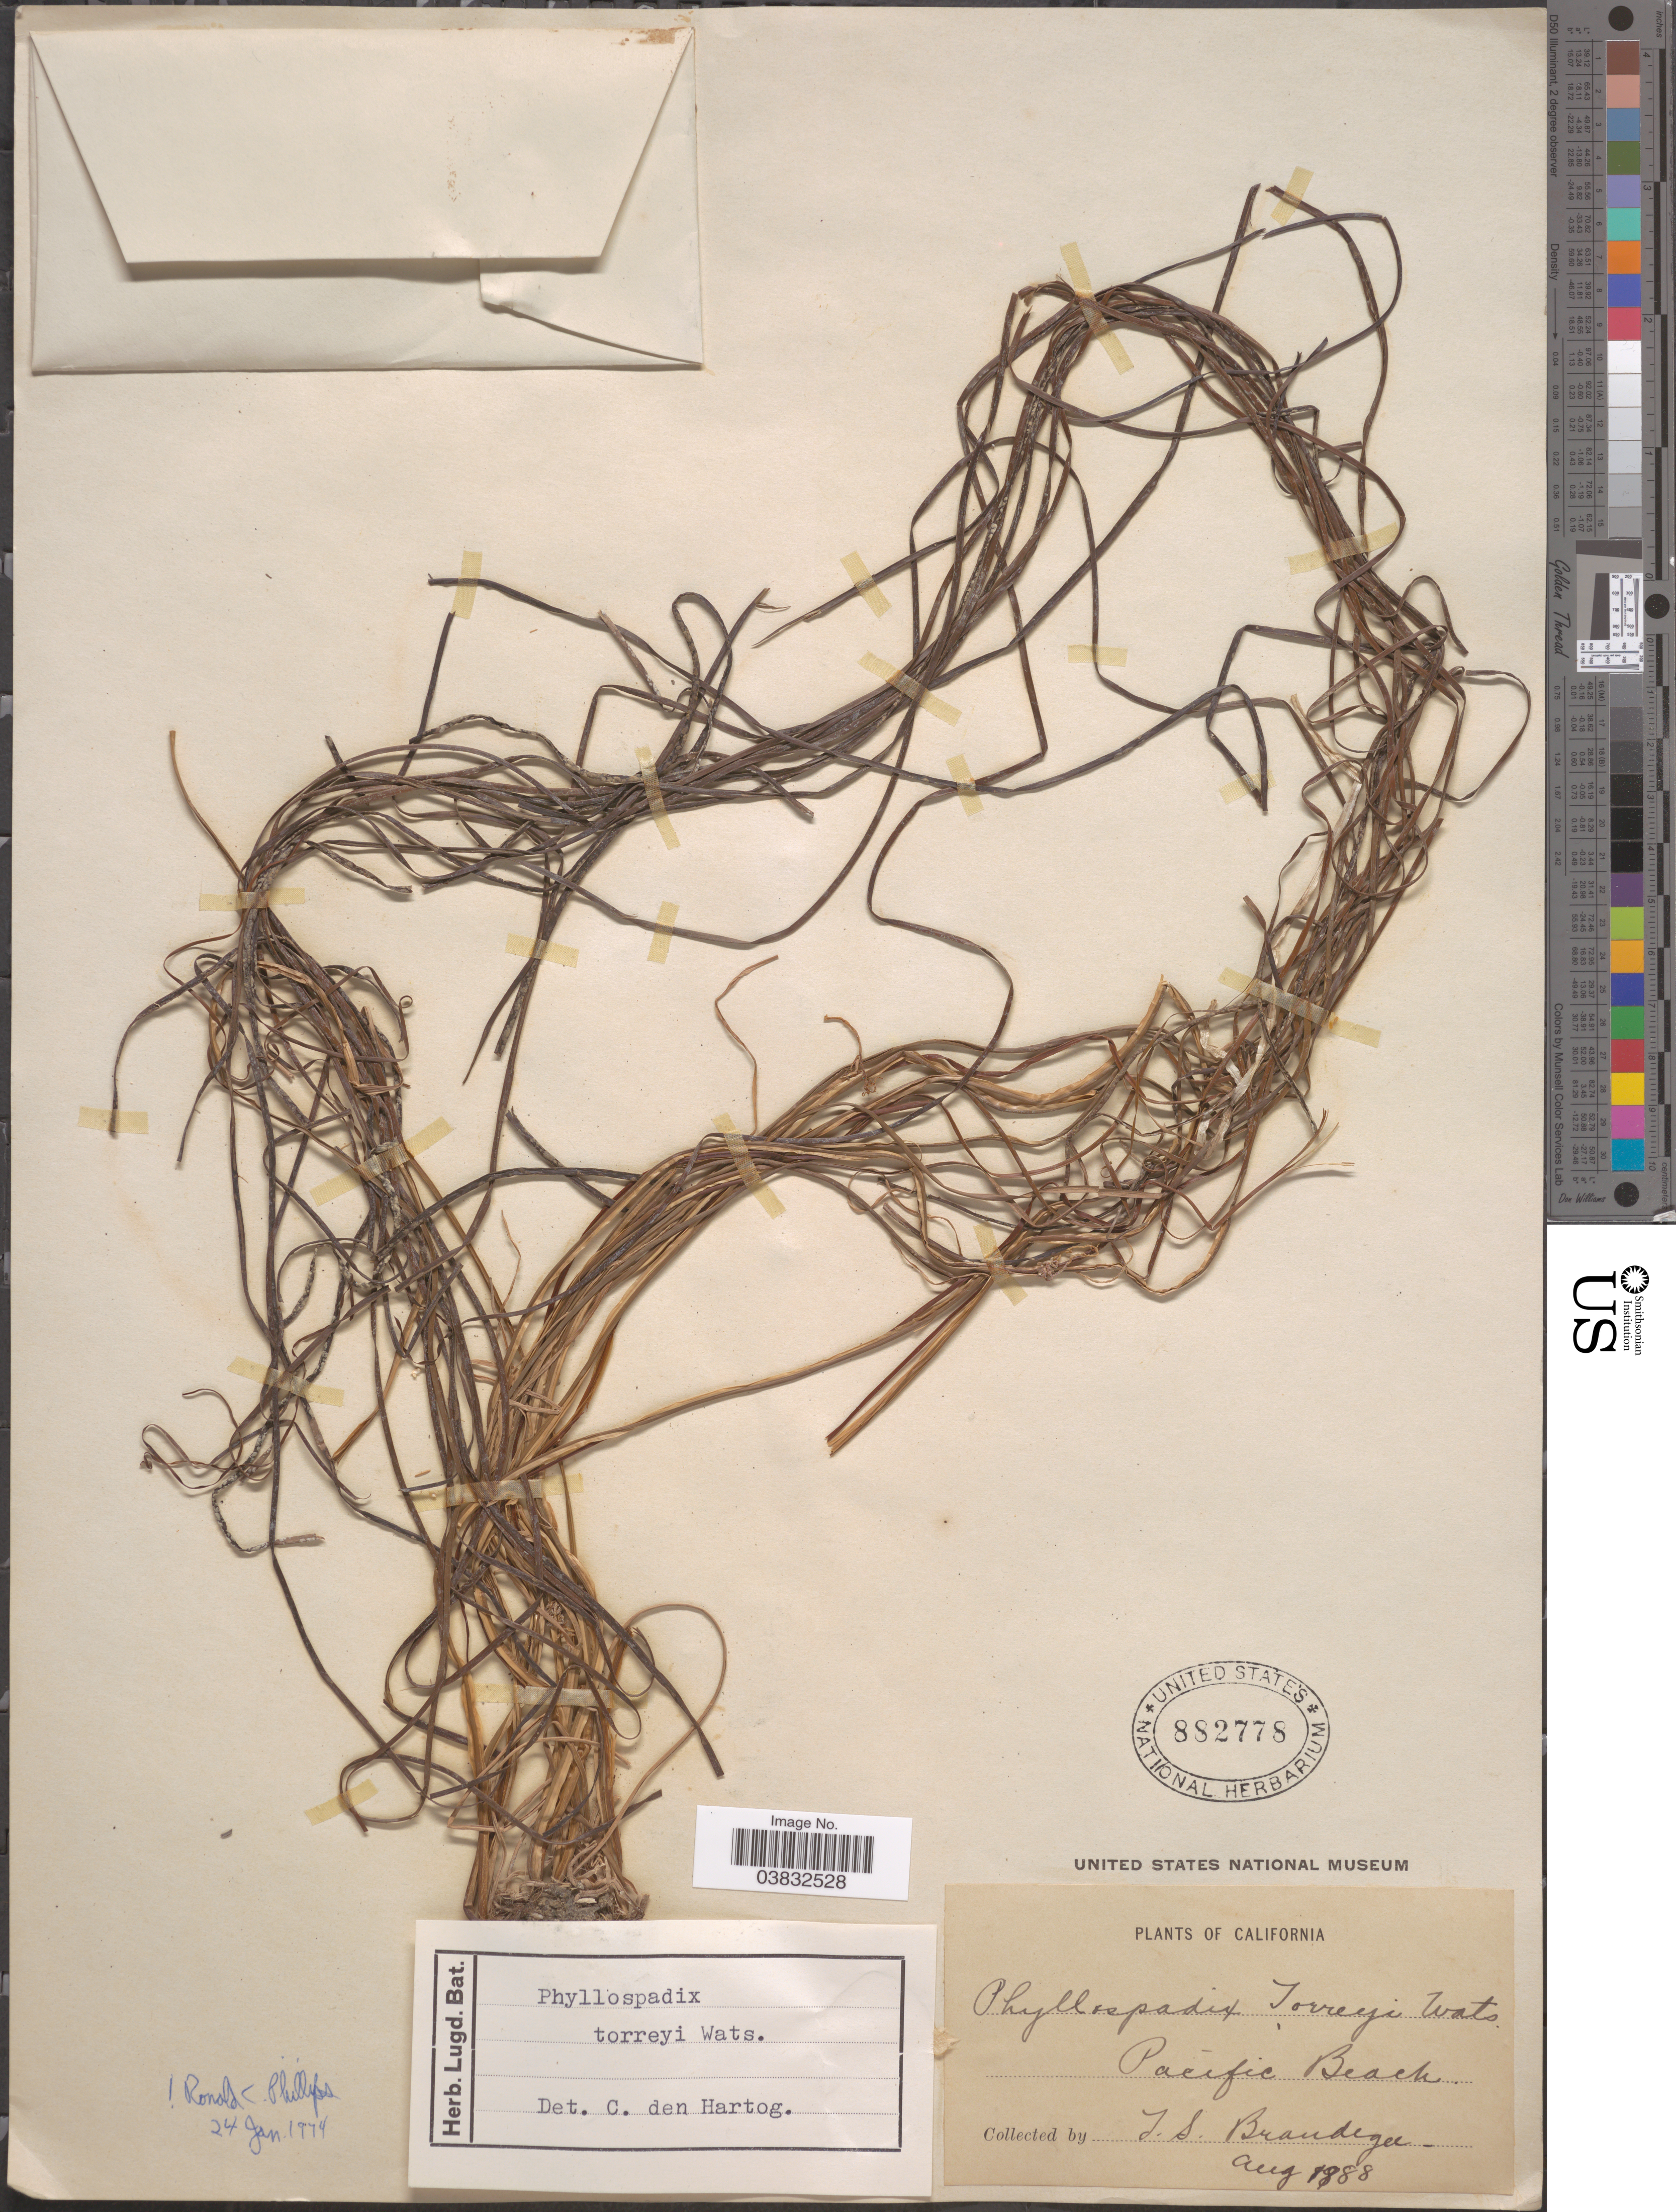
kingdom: Plantae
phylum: Tracheophyta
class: Liliopsida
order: Alismatales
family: Zosteraceae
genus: Phyllospadix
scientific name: Phyllospadix torreyi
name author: S. Watson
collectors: J. S. Brandegee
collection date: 1888-08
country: United States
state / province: California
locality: Pacific Beach.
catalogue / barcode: US 882778